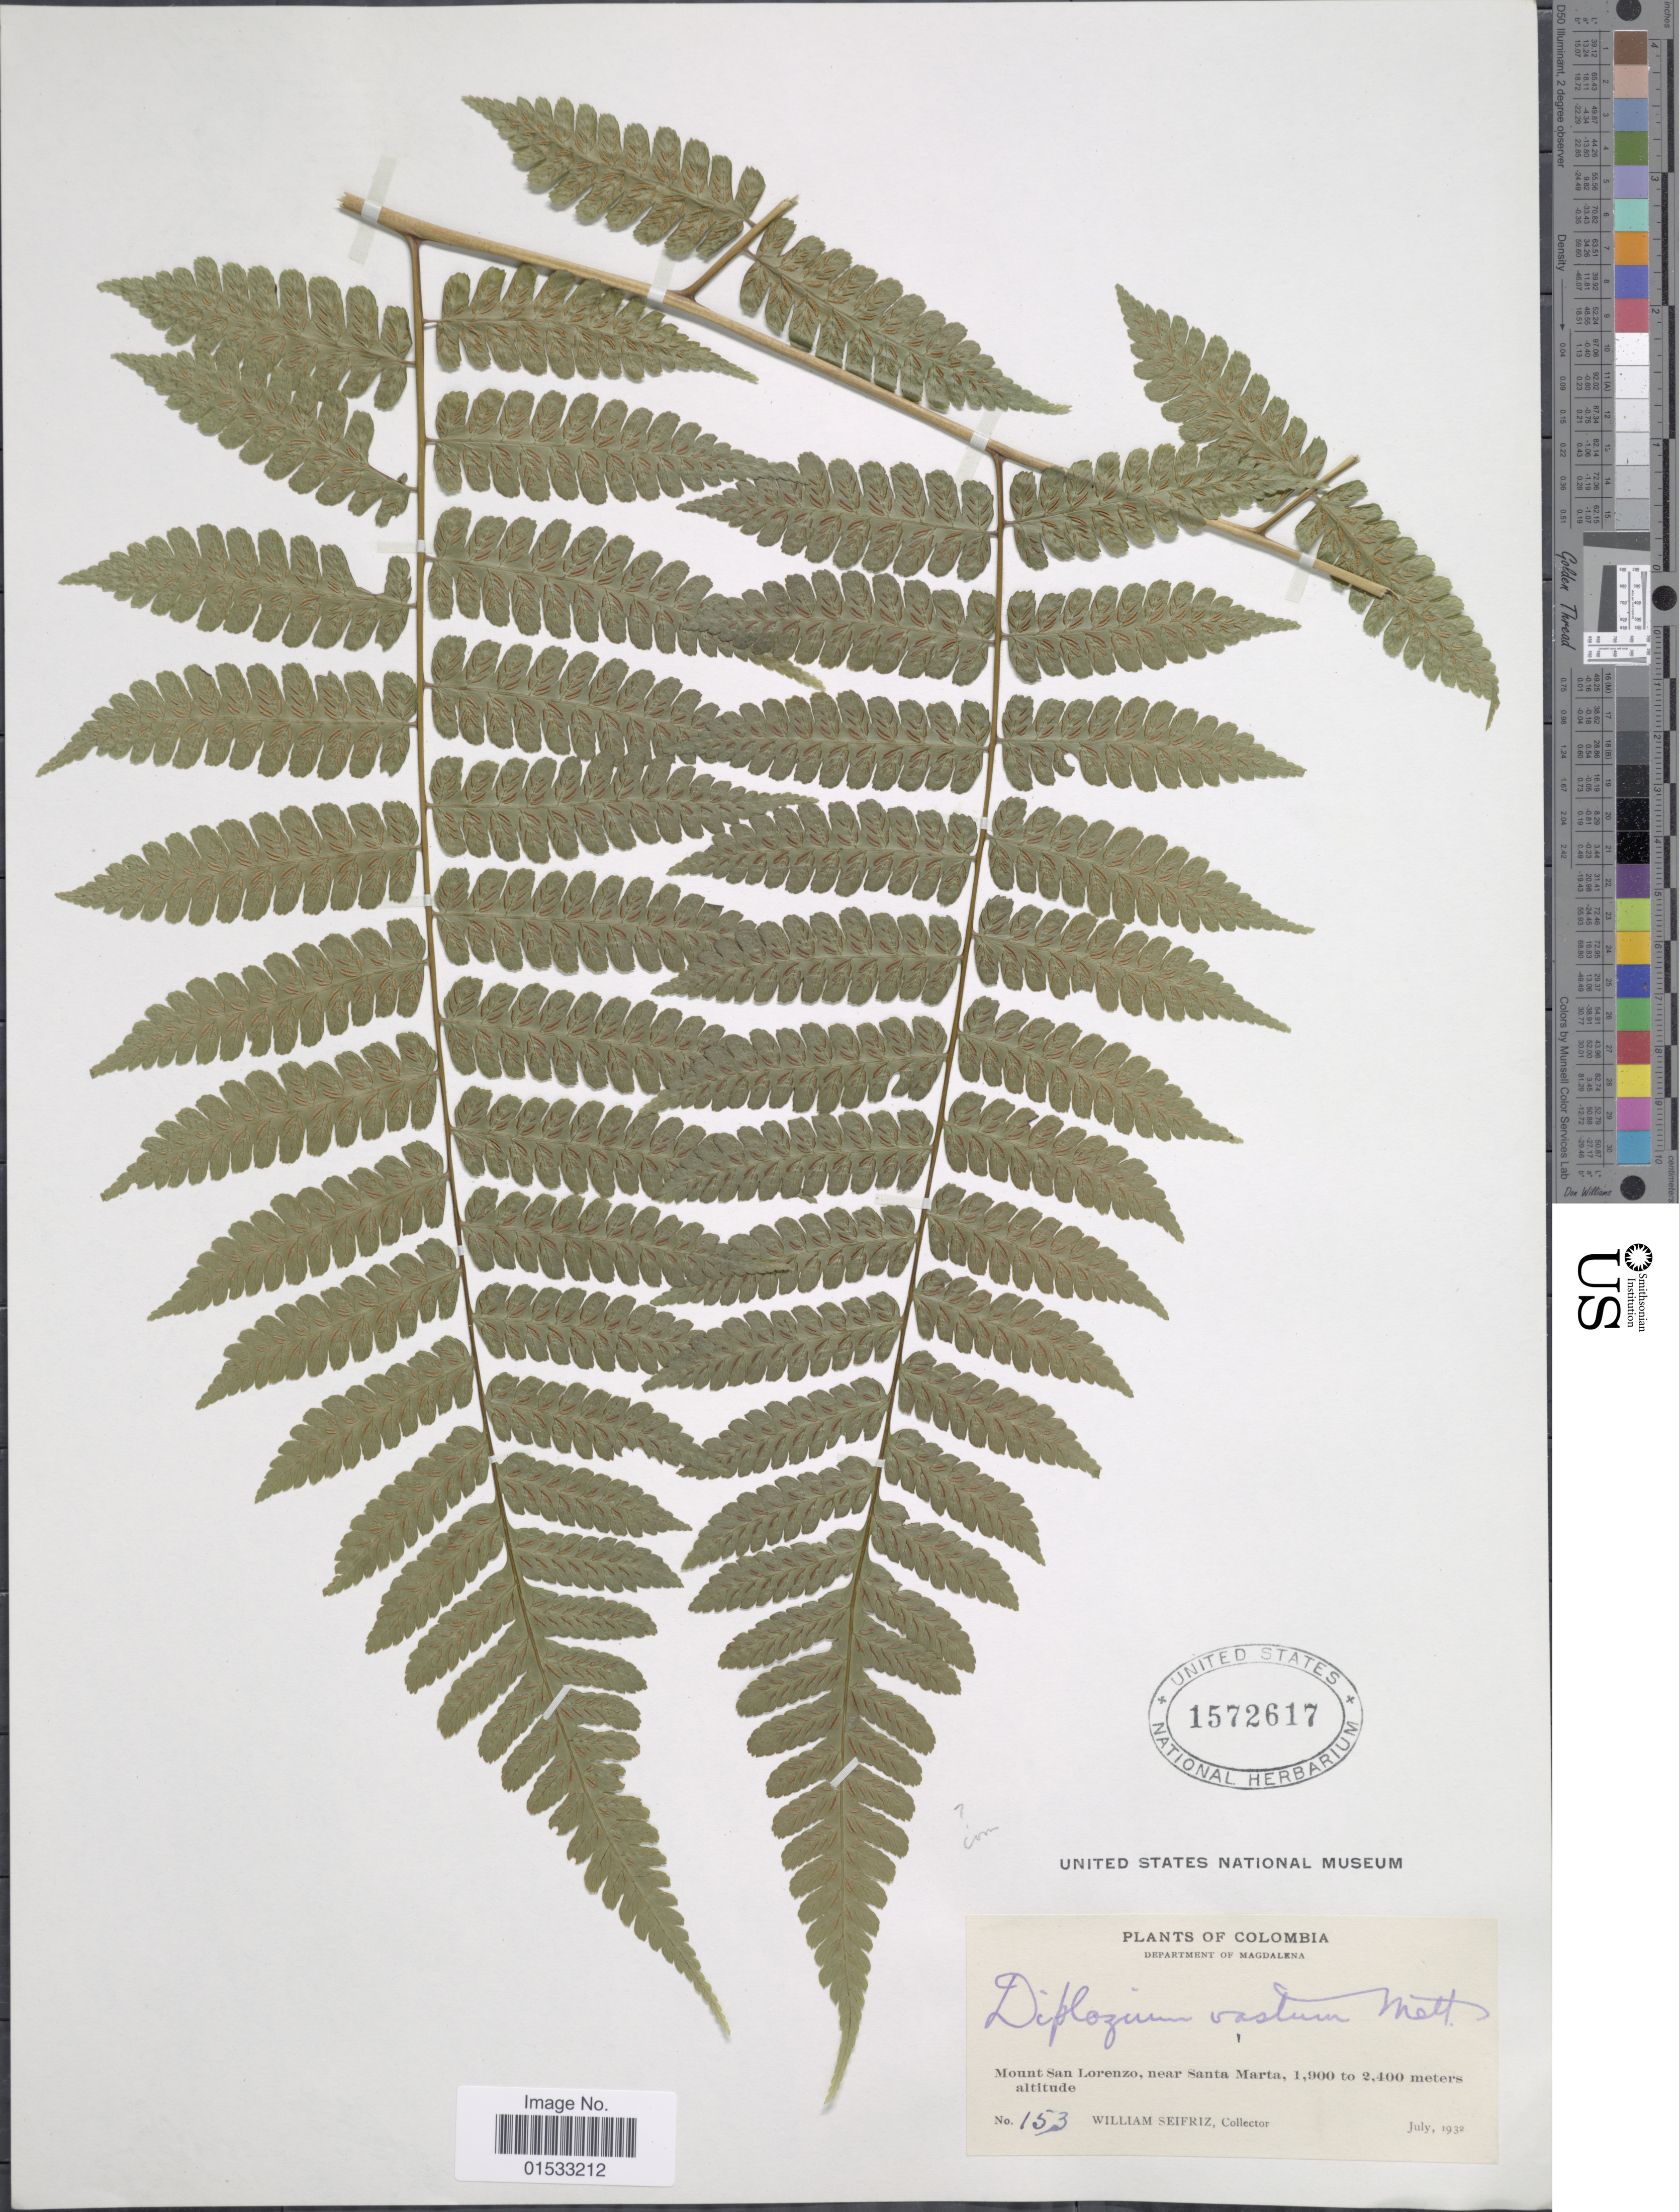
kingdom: Plantae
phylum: Tracheophyta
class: Polypodiopsida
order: Polypodiales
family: Athyriaceae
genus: Diplazium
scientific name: Diplazium vastum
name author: (Mett.) Diels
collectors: W. Seifriz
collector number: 153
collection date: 1932-07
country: Colombia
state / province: Magdalena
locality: Mount San Lorenzo, near Santa Marta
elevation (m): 1900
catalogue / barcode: US 1572617